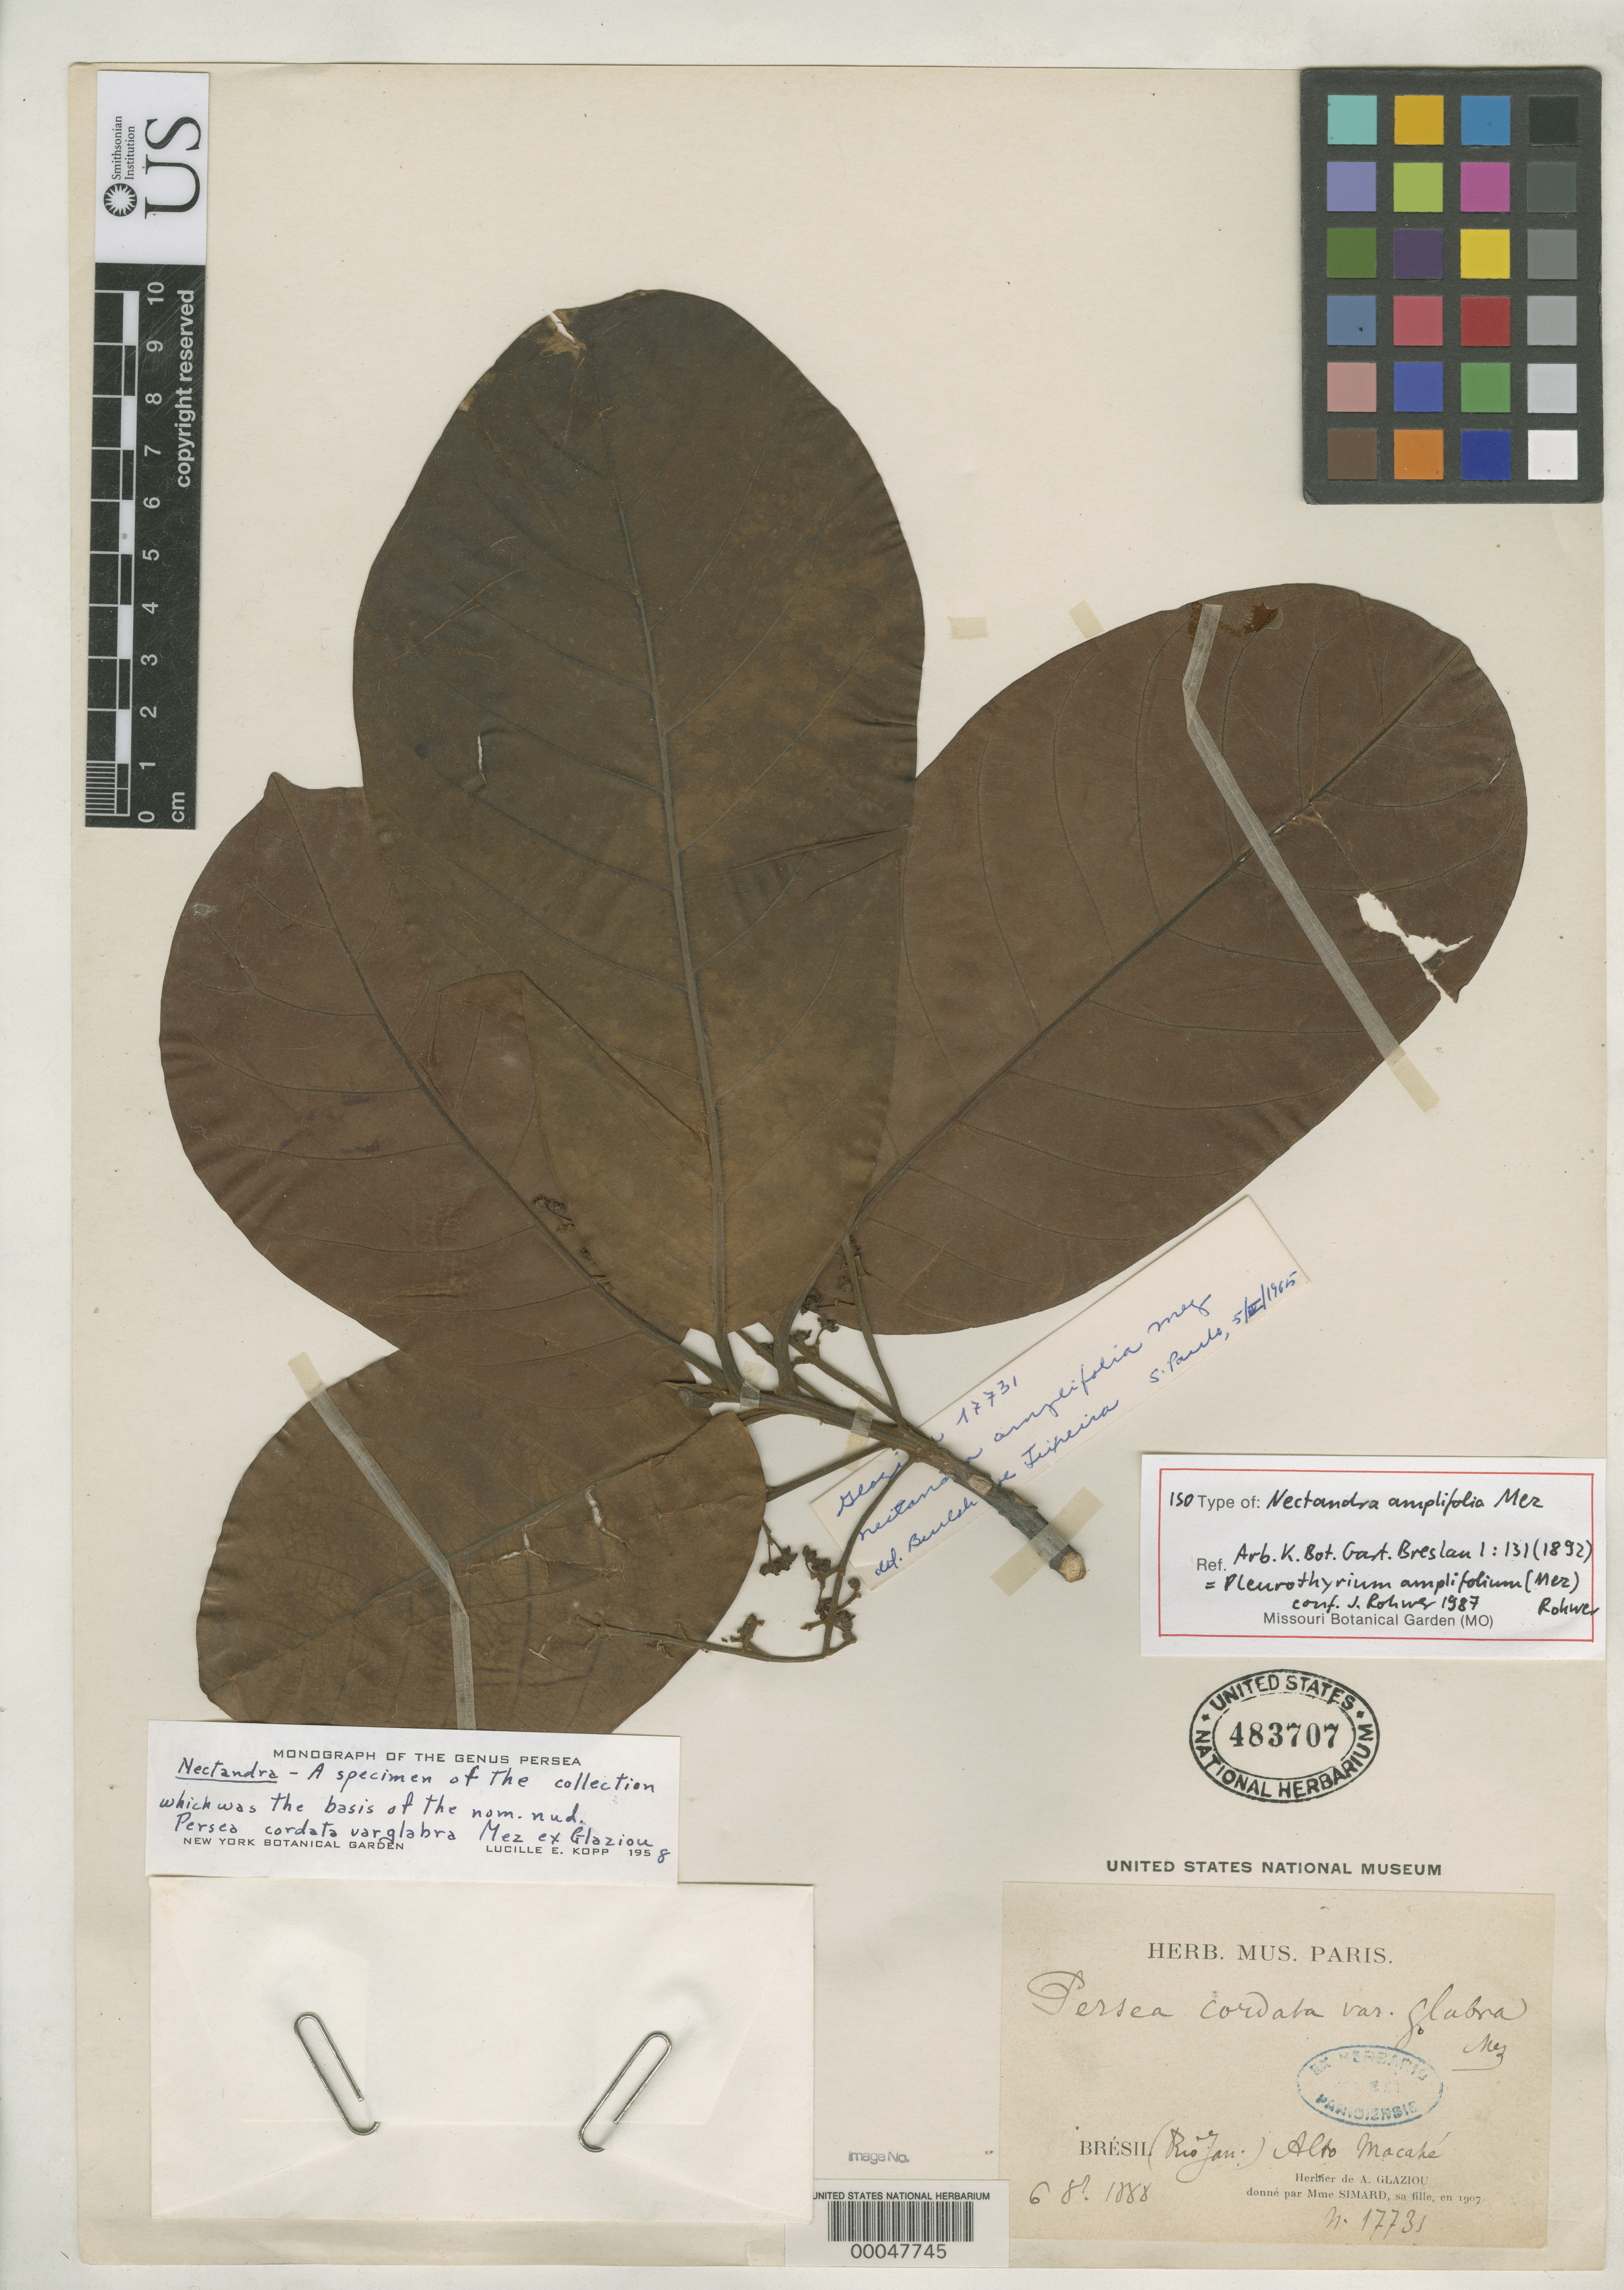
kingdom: Plantae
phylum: Tracheophyta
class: Magnoliopsida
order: Laurales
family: Lauraceae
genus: Nectandra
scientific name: Nectandra amplifolia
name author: Mez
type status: Isotype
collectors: -. Simard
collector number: Herb. Glaziou 17731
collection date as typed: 06 Aug 1888 or 08 Jun 1888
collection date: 1888-06-08 or 1888-08-06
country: Brazil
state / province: Rio de Janeiro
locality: Alto Macate.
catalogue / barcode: US 483707